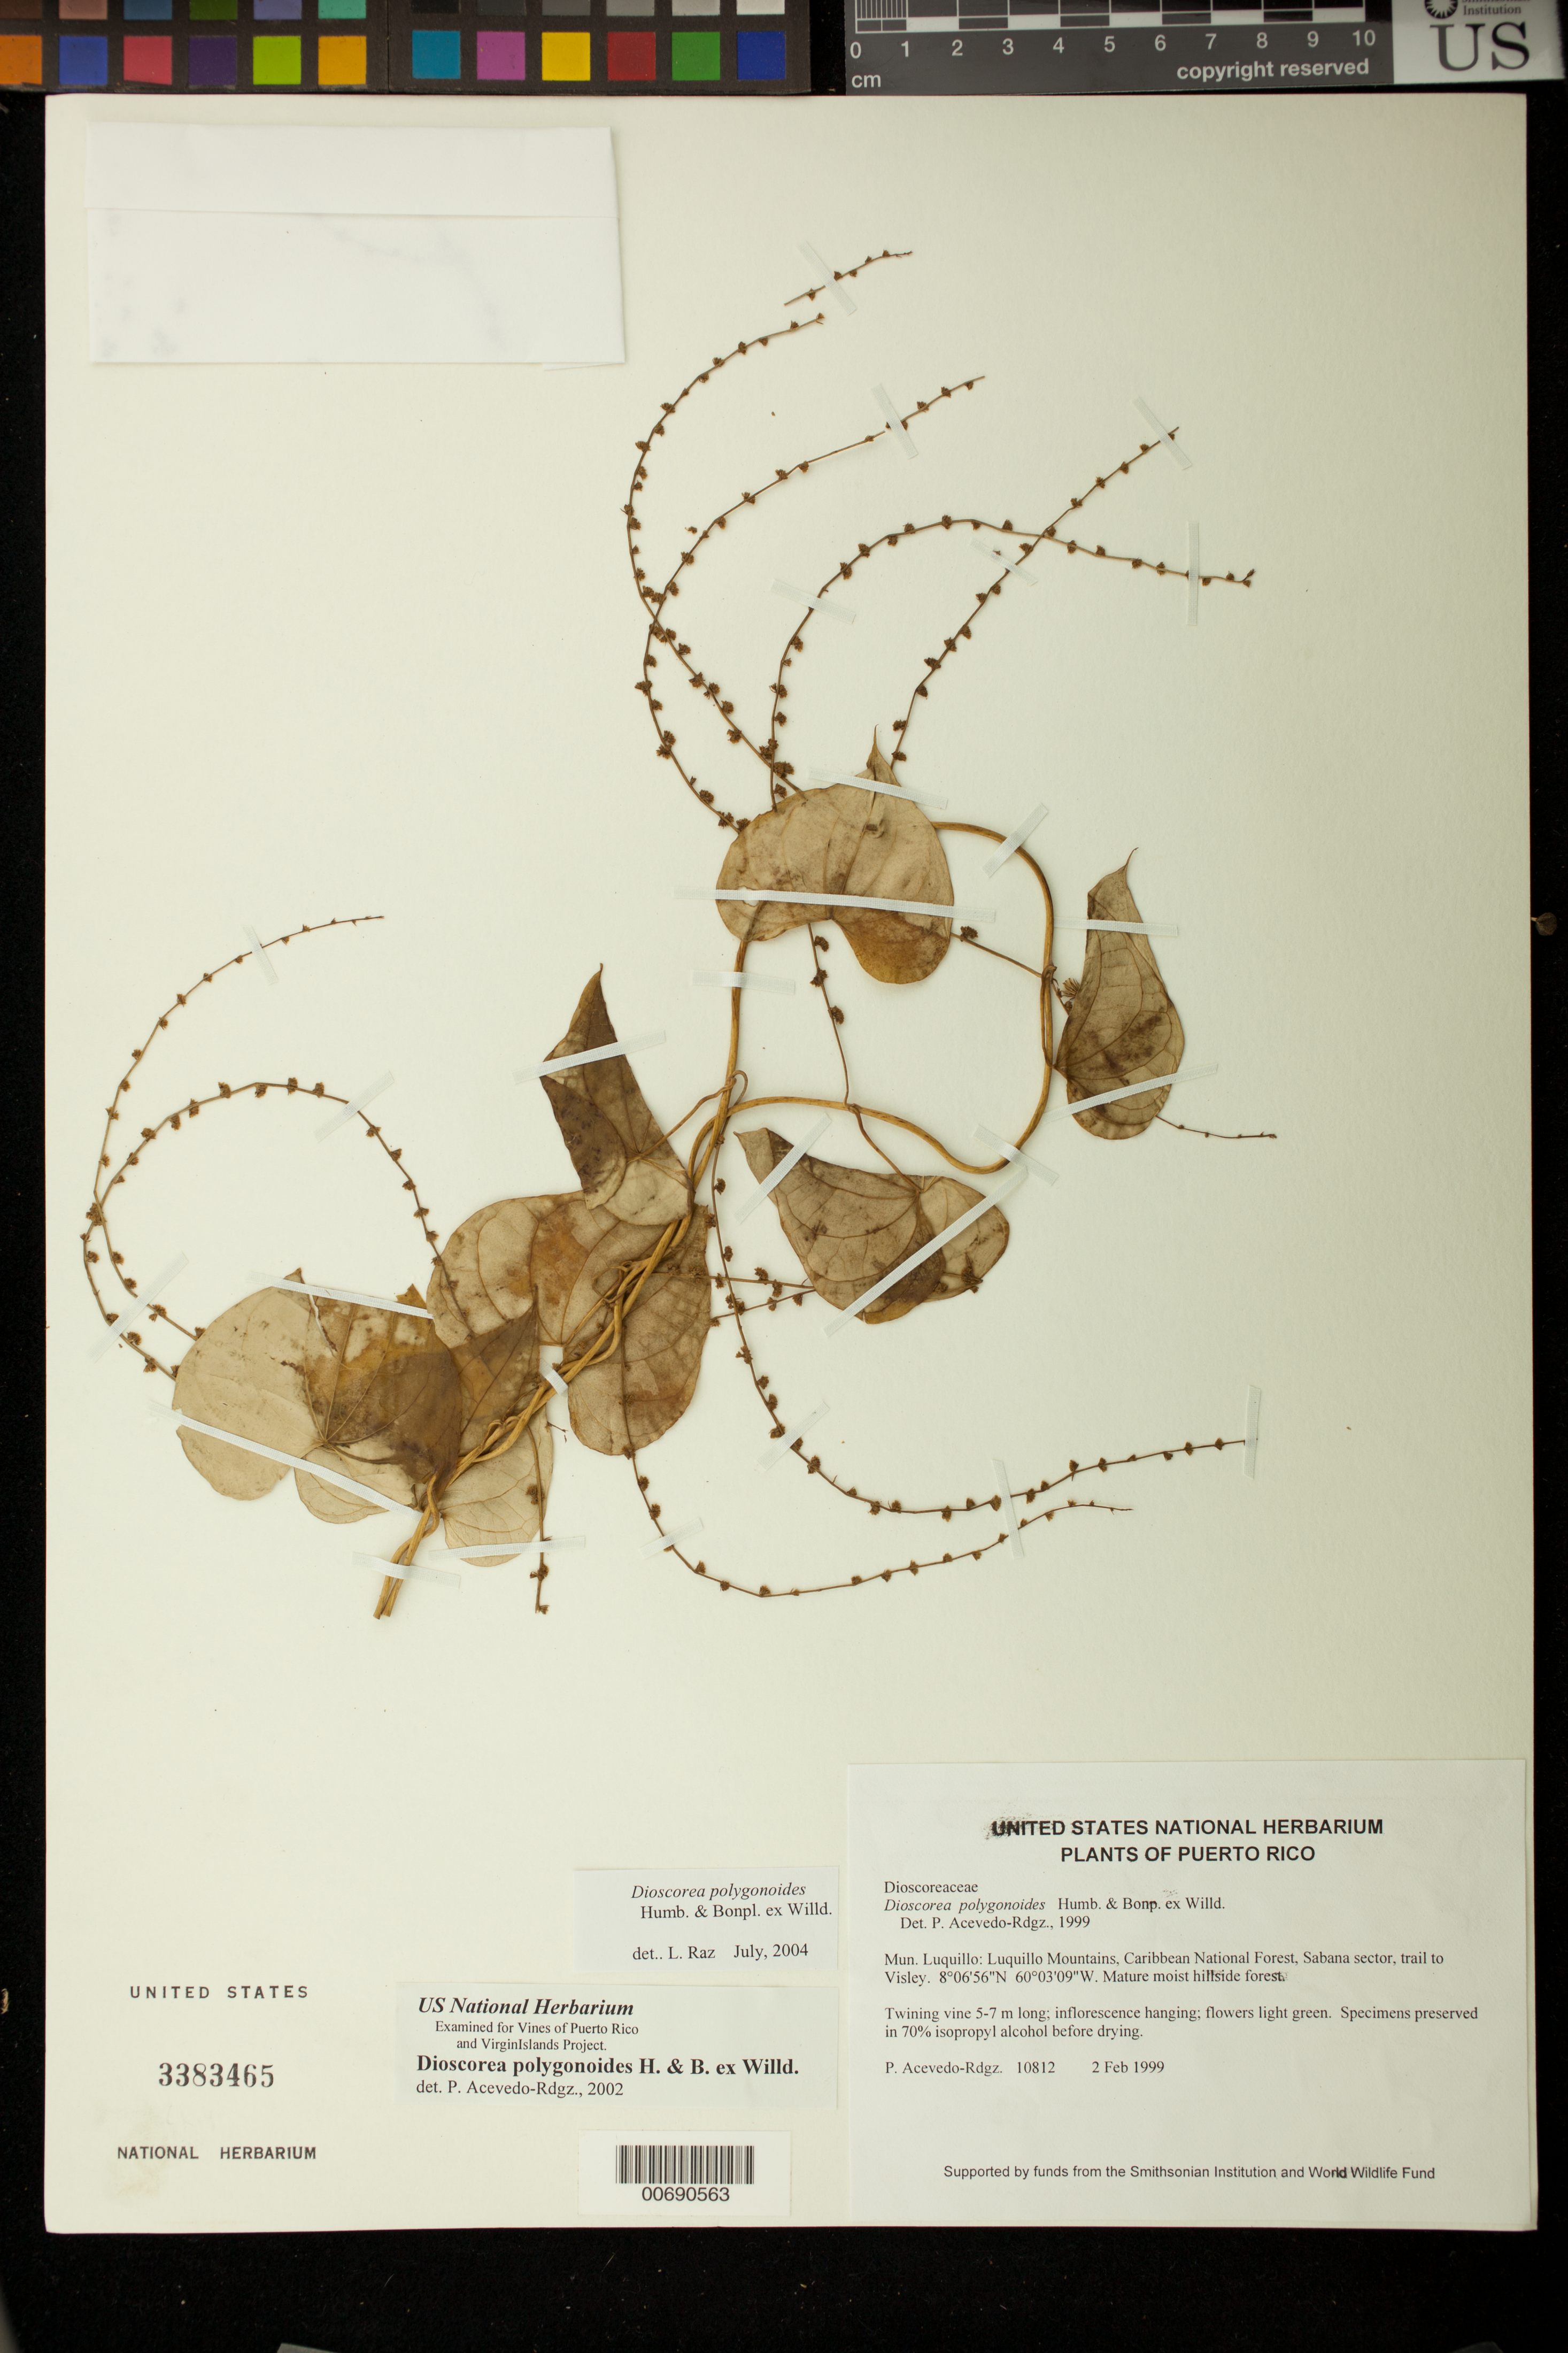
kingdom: Plantae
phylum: Tracheophyta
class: Liliopsida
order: Dioscoreales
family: Dioscoreaceae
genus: Dioscorea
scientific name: Dioscorea polygonoides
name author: Humb. & Bonpl. ex Willd.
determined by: Acevedo-Rodríguez, P., (BOT), Smithsonian Institution - National Museum of Natural History (UNITED STATES)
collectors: P. Acevedo-Rodr.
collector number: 10812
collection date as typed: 02 Feb 1999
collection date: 1999-02-02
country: Puerto Rico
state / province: Luquillo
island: Puerto Rico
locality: Luquillo: Luquillo Mountains, Caribbean National Forest, Sabana sector, trail to Visley.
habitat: Mature moist hillside forest.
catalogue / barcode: US 3383465